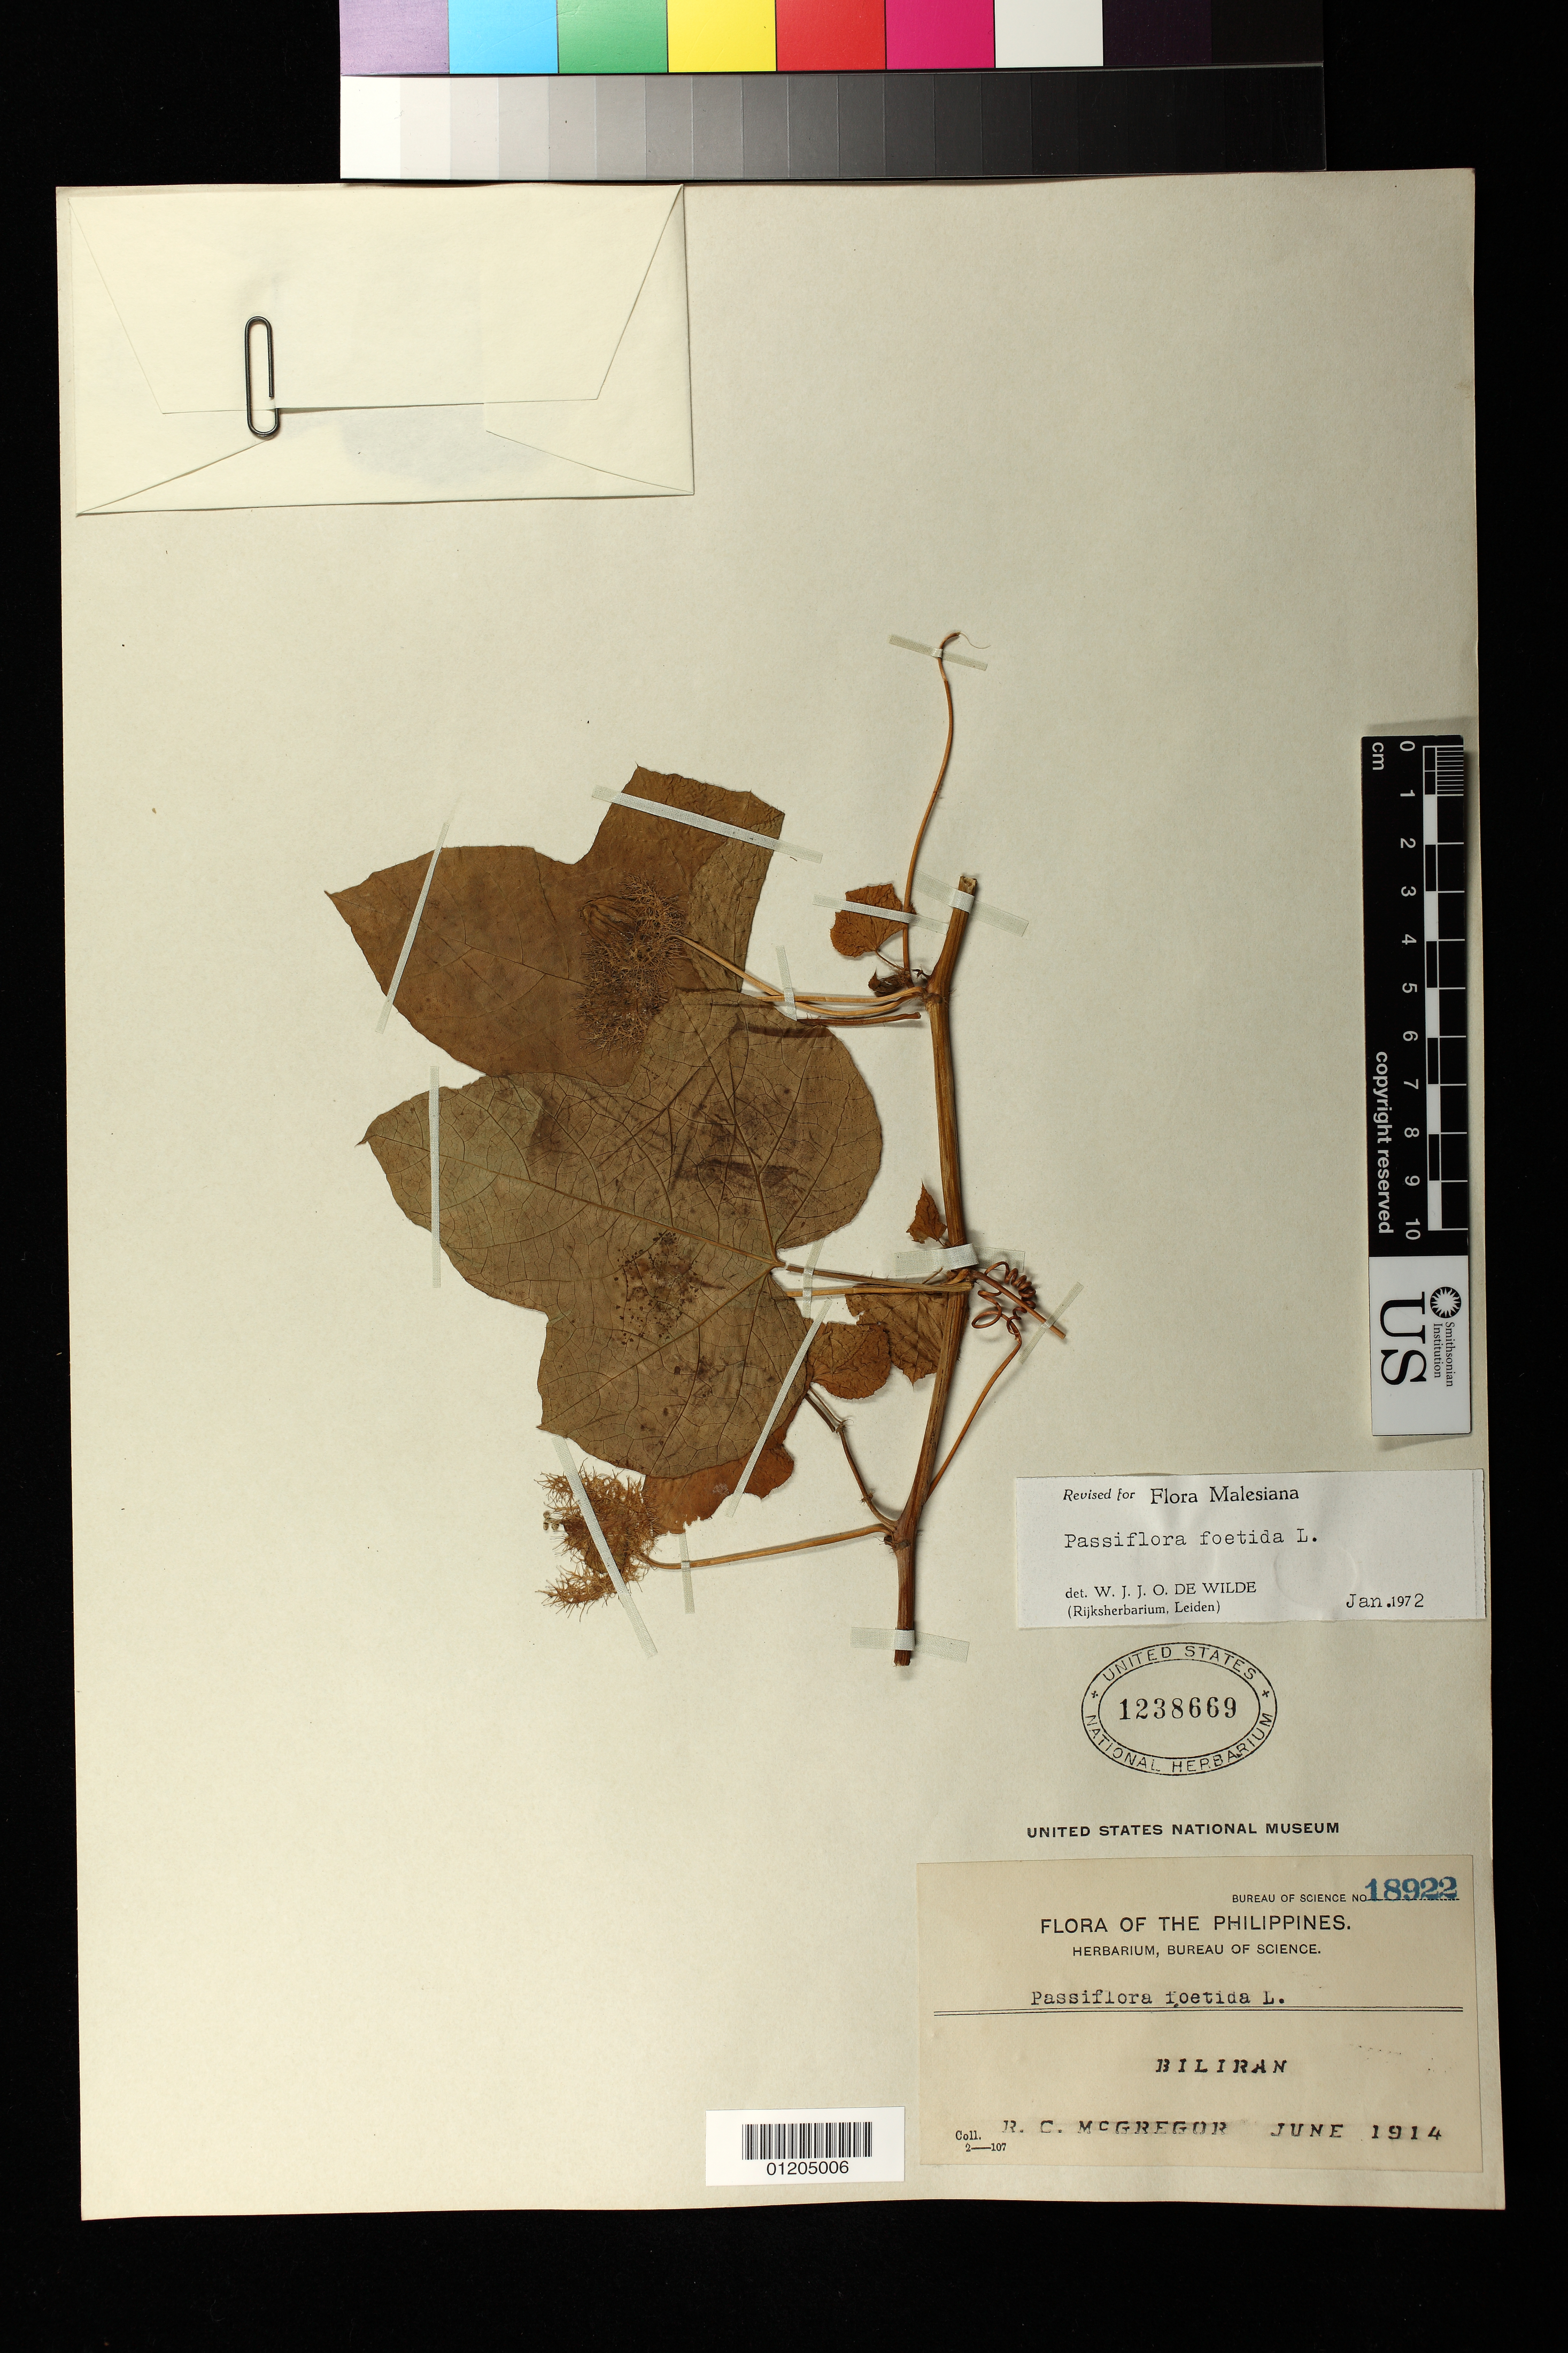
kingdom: Plantae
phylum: Tracheophyta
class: Magnoliopsida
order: Malpighiales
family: Passifloraceae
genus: Passiflora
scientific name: Passiflora foetida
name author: L.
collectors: R. C. McGregor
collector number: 2-107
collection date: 1914-06-01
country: Philippines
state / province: Eastern Visayas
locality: Biliran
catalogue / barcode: US 1238669